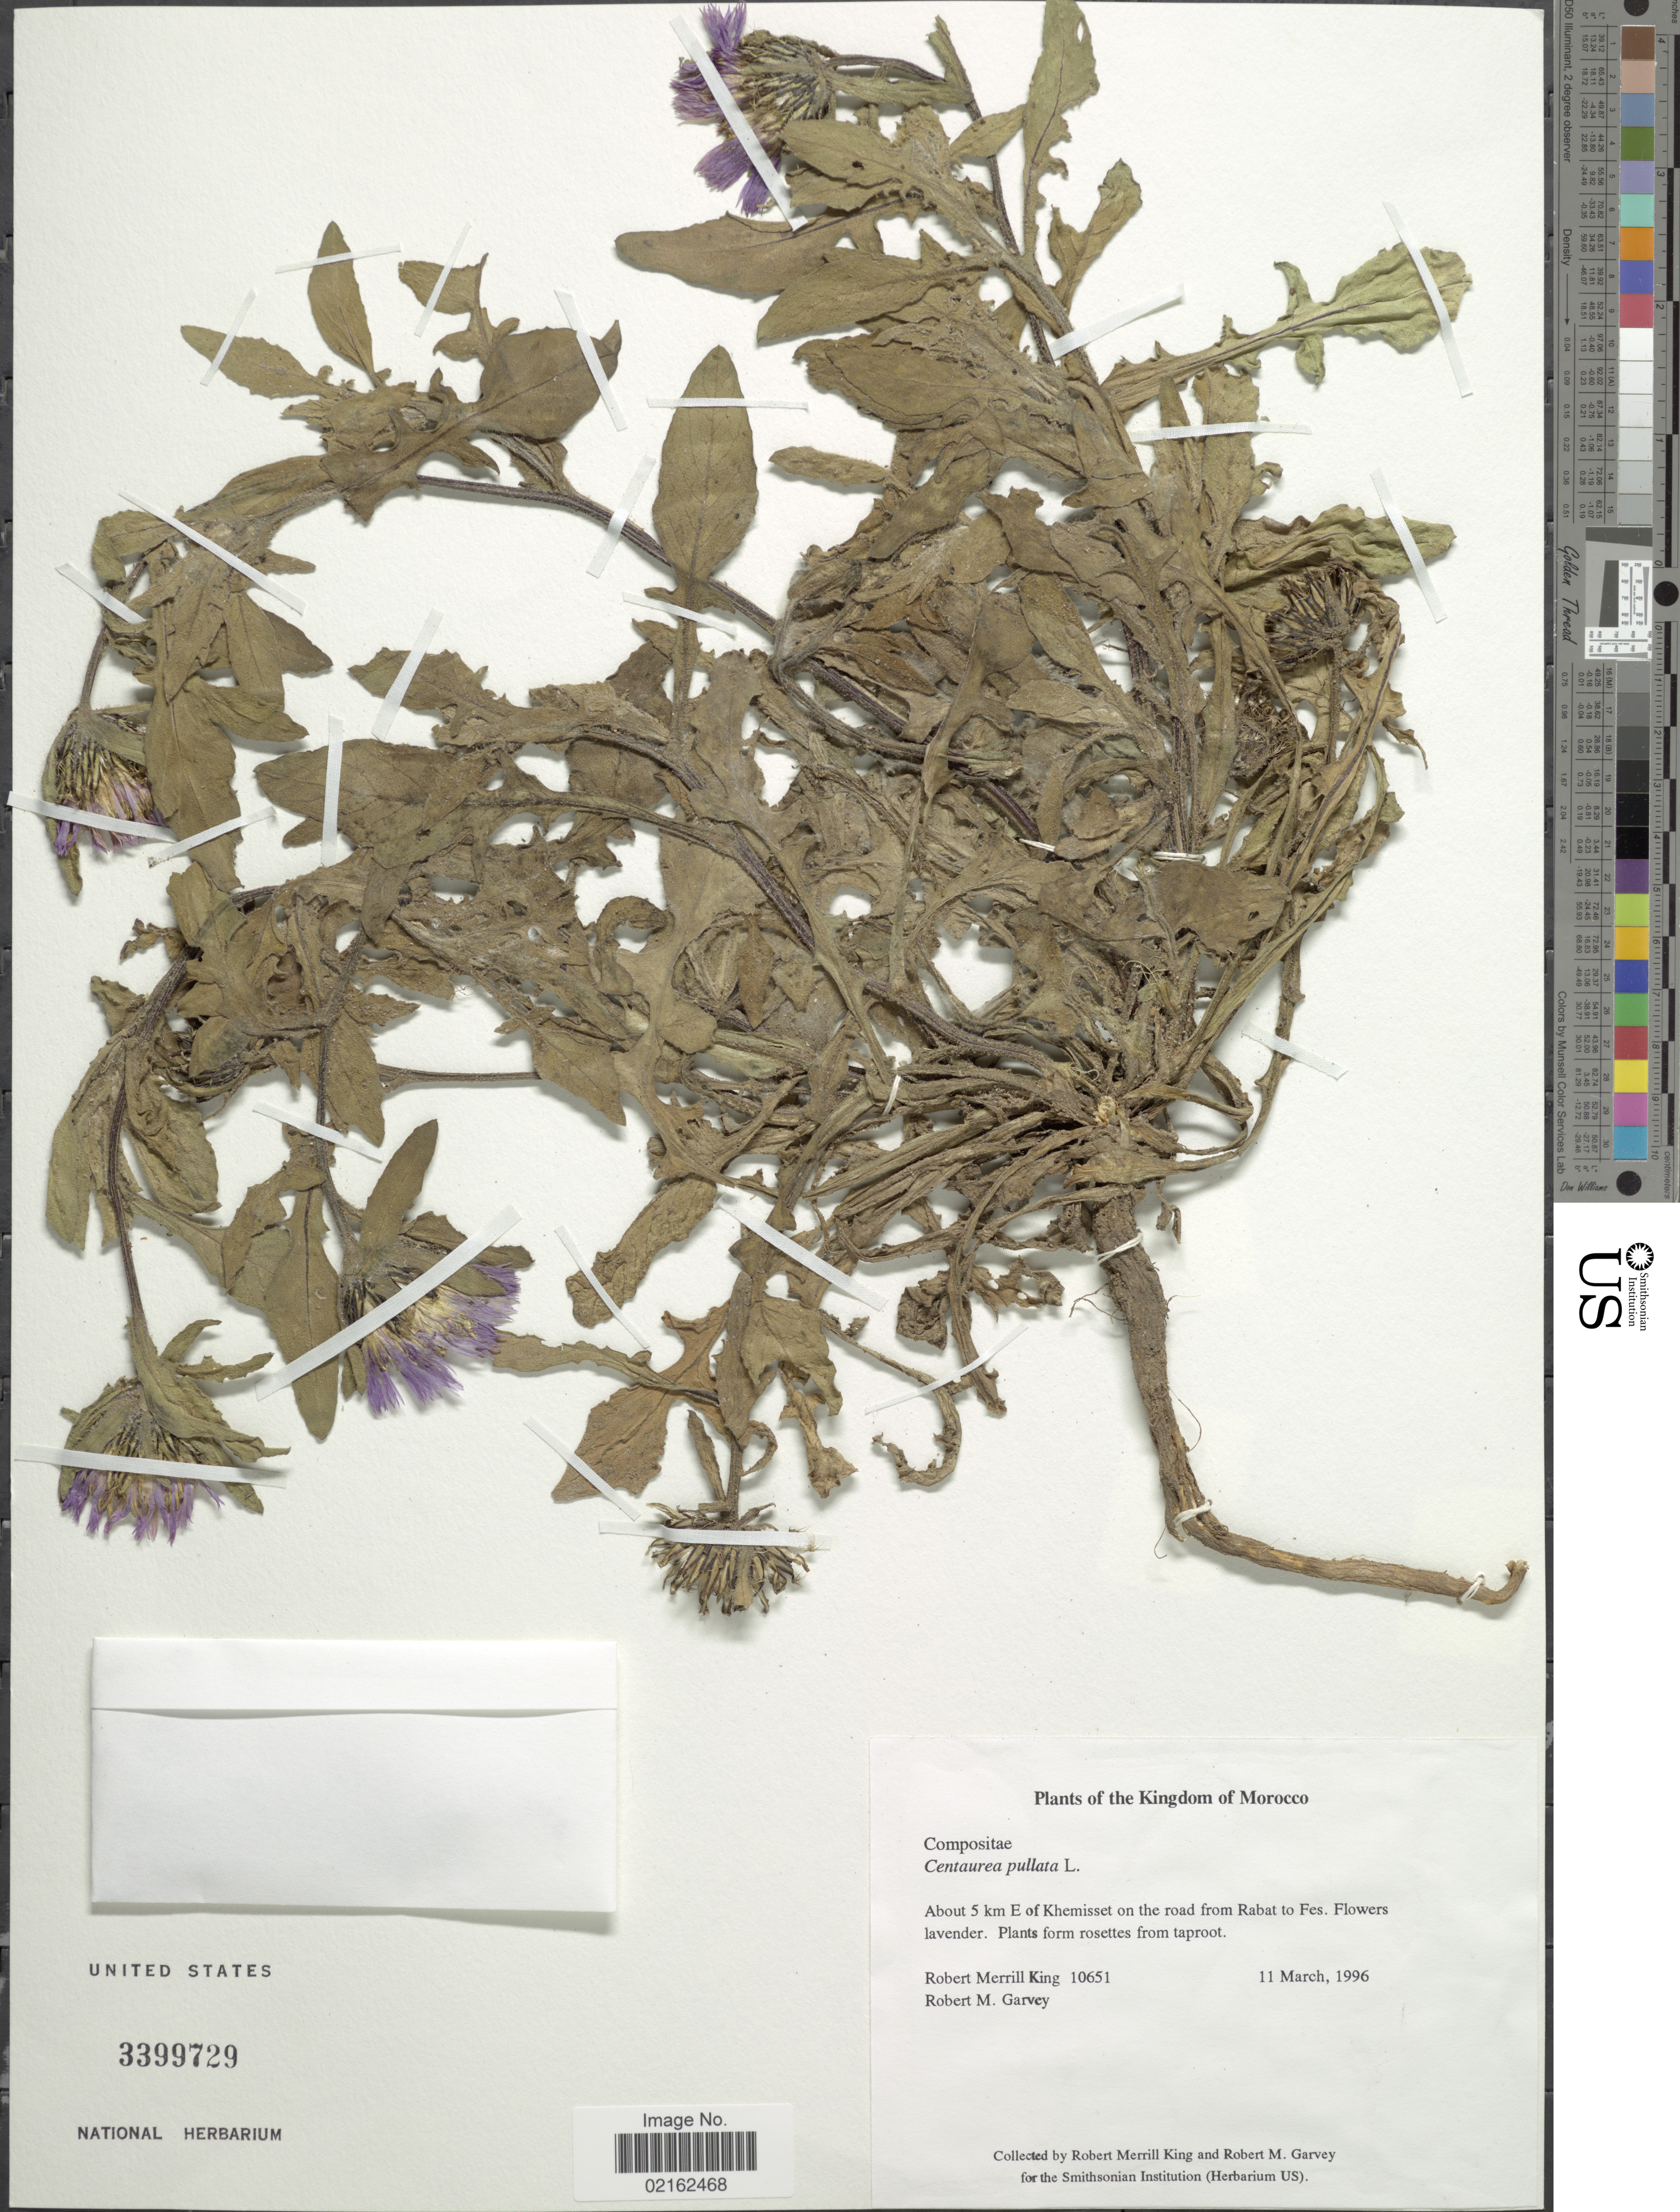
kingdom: Plantae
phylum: Tracheophyta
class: Magnoliopsida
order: Asterales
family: Asteraceae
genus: Centaurea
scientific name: Centaurea pullata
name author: L.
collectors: R. M. King & R. Garvey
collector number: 10651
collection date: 1996-03-11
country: Morocco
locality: About 5 km E of Khemisset on the road from Rabat to Fes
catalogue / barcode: US 3399729